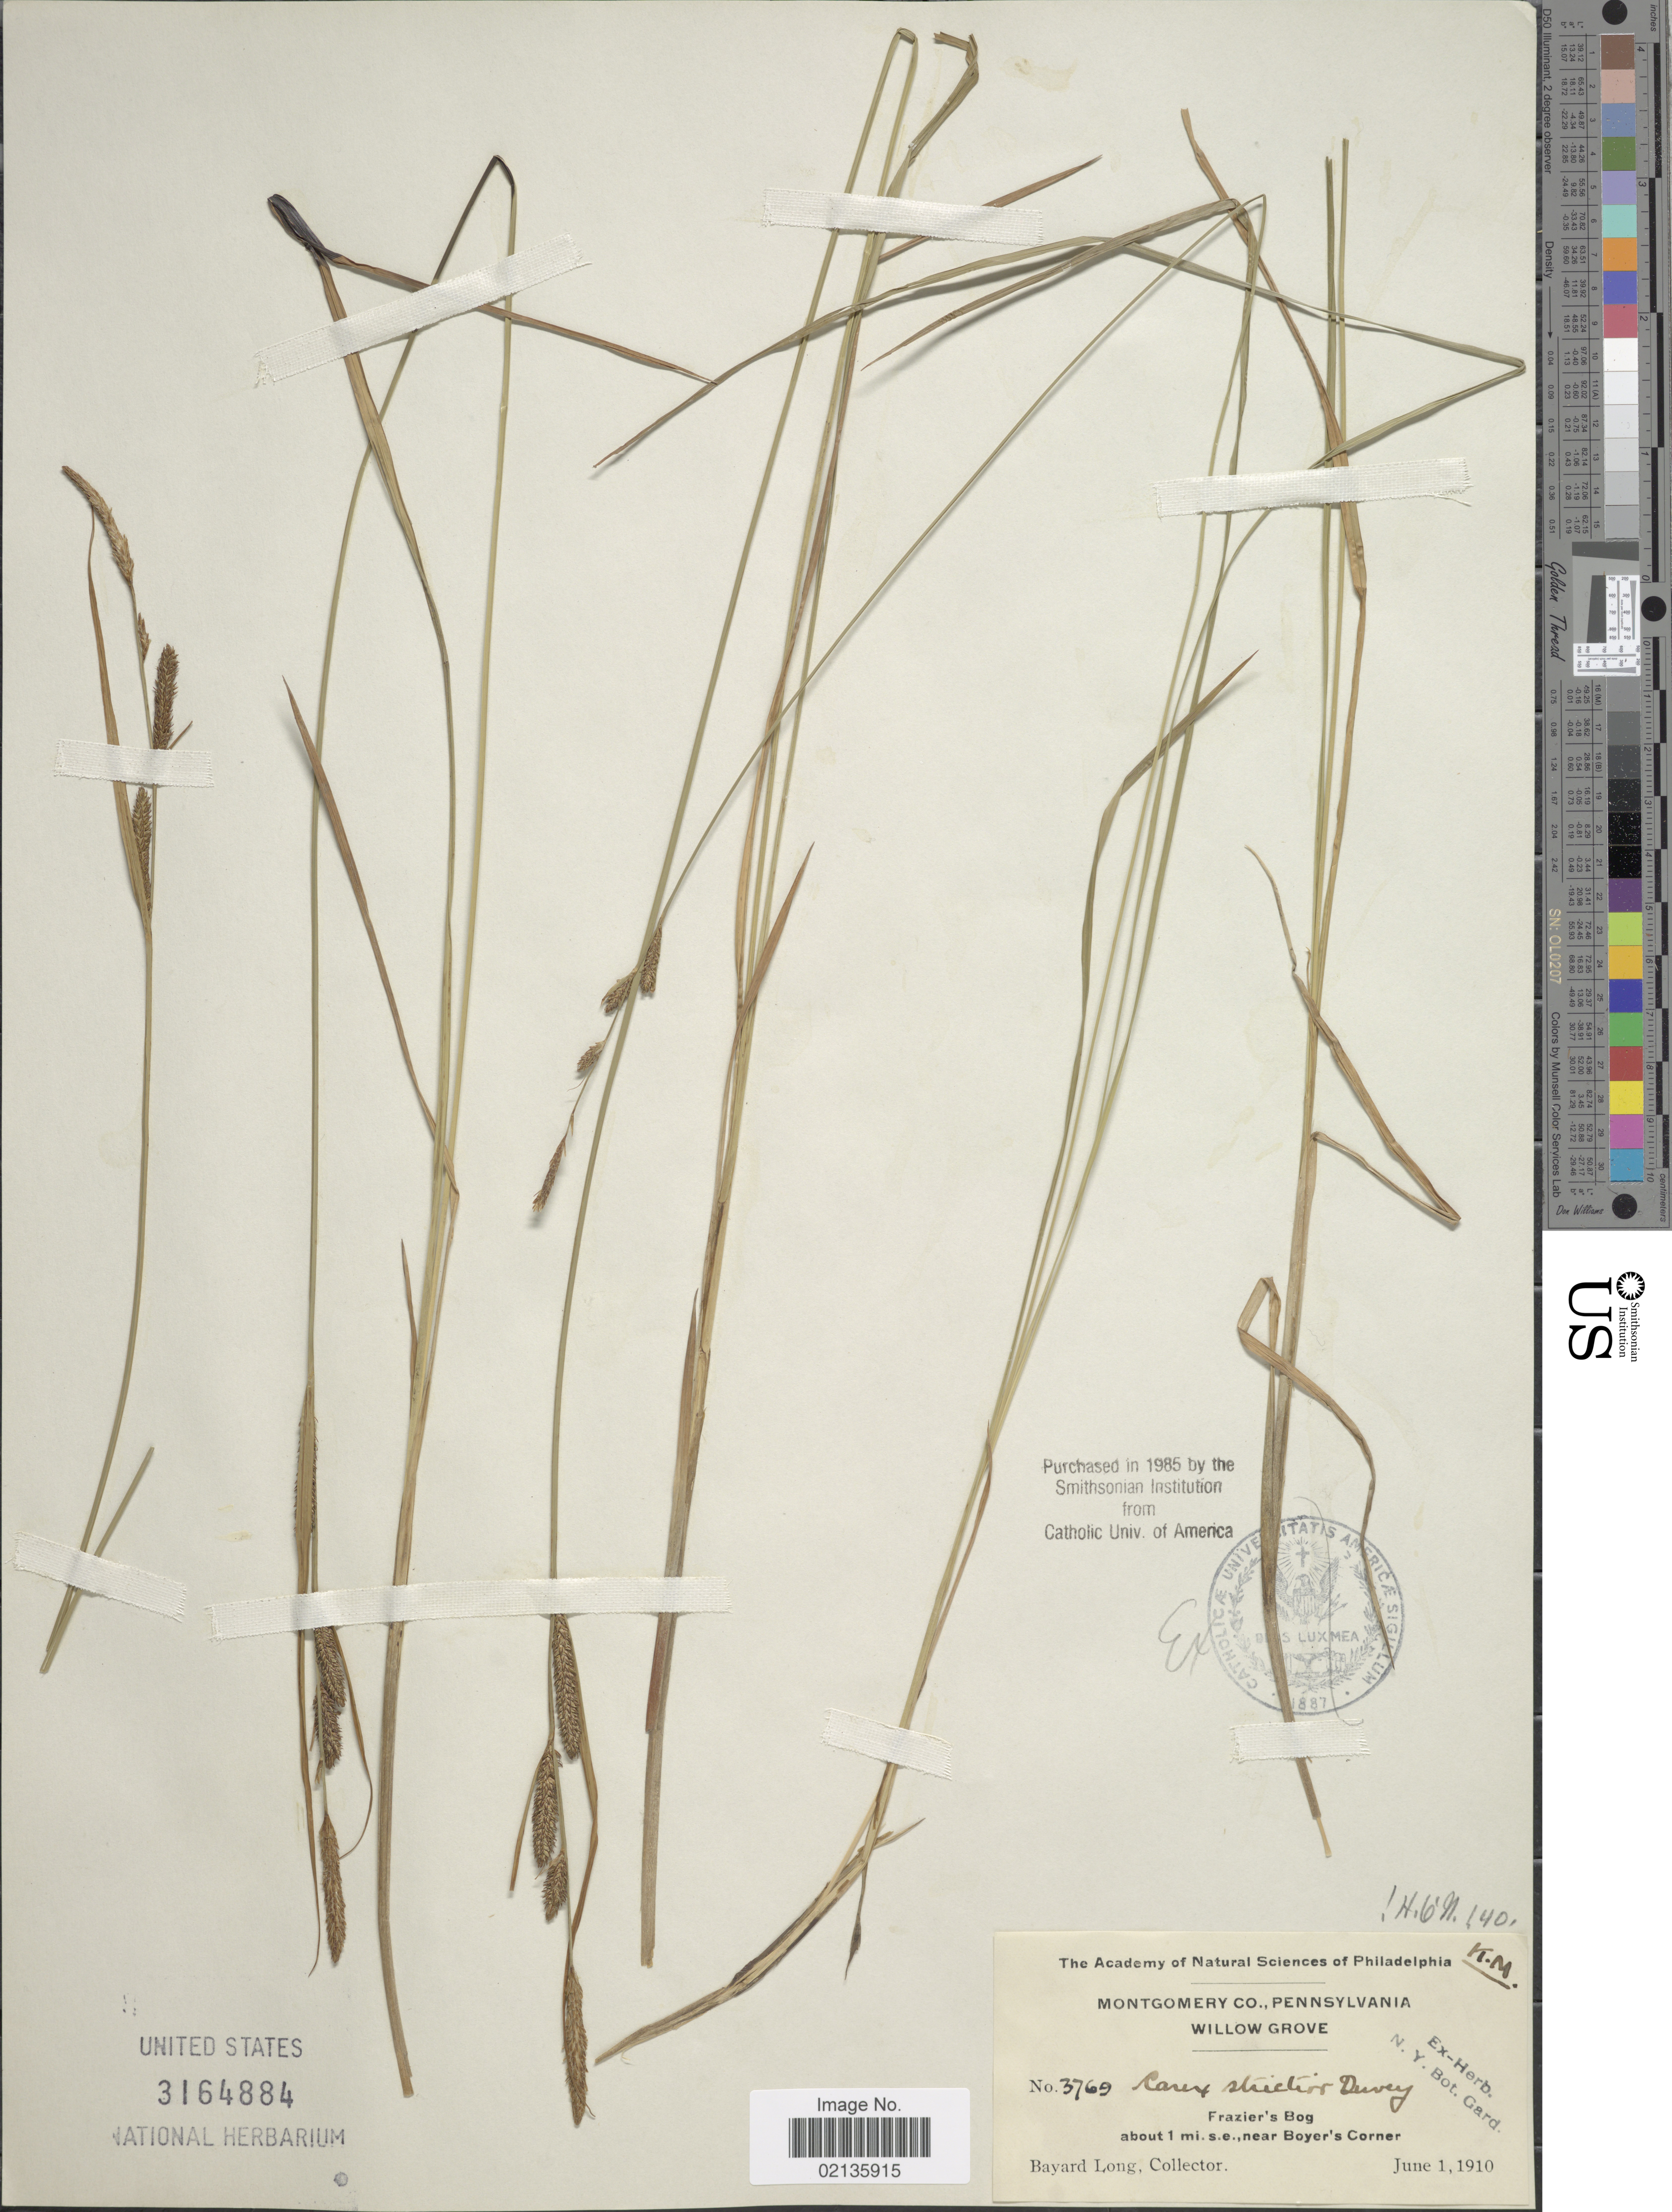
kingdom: Plantae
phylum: Tracheophyta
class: Liliopsida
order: Poales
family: Cyperaceae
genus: Carex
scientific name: Carex stricta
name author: Lam.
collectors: B. Long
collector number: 3769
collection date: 1910-06-01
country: United States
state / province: Pennsylvania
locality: Montgomery Co., Willow Grove, Frazier's Bog about 1 mi. s.e., near Boyer's Corner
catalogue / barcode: US 3164884